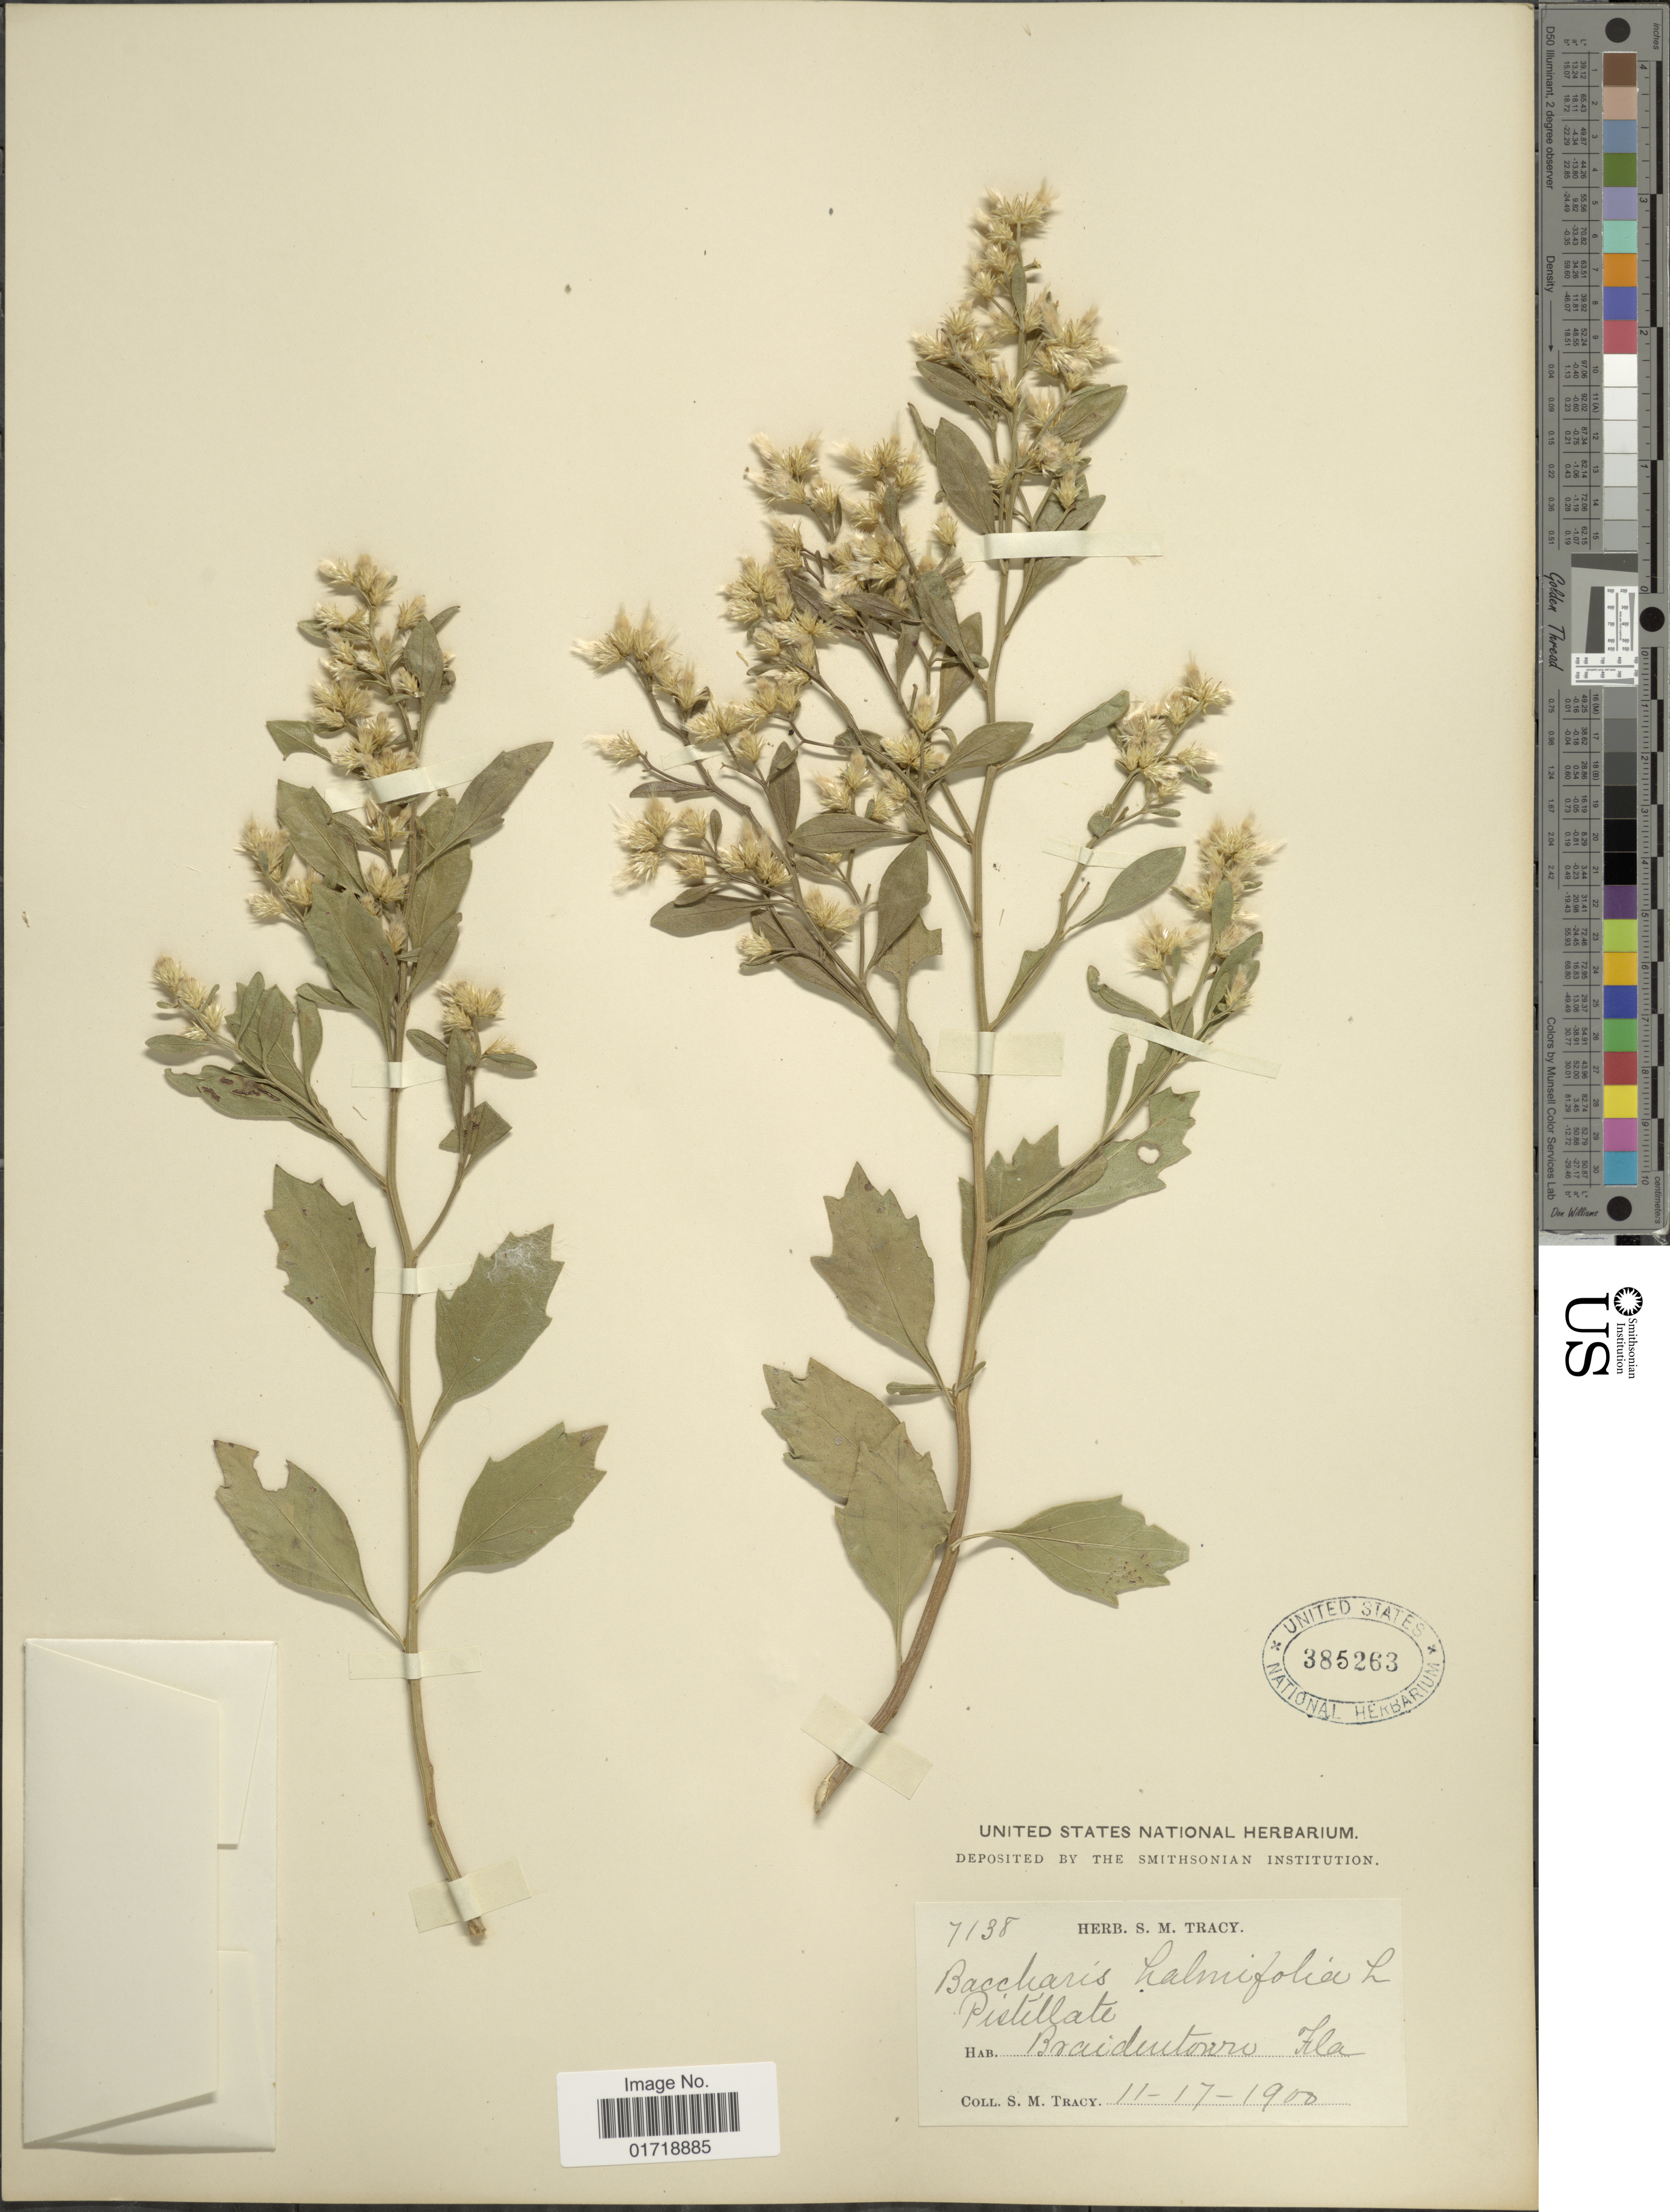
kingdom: Plantae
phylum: Tracheophyta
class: Magnoliopsida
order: Asterales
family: Asteraceae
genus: Baccharis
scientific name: Baccharis halimifolia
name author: L.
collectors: S. M. Tracy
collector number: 7138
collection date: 1900-11-17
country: United States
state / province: Florida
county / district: Manatee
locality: Braidentown, Fla.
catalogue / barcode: US 385263